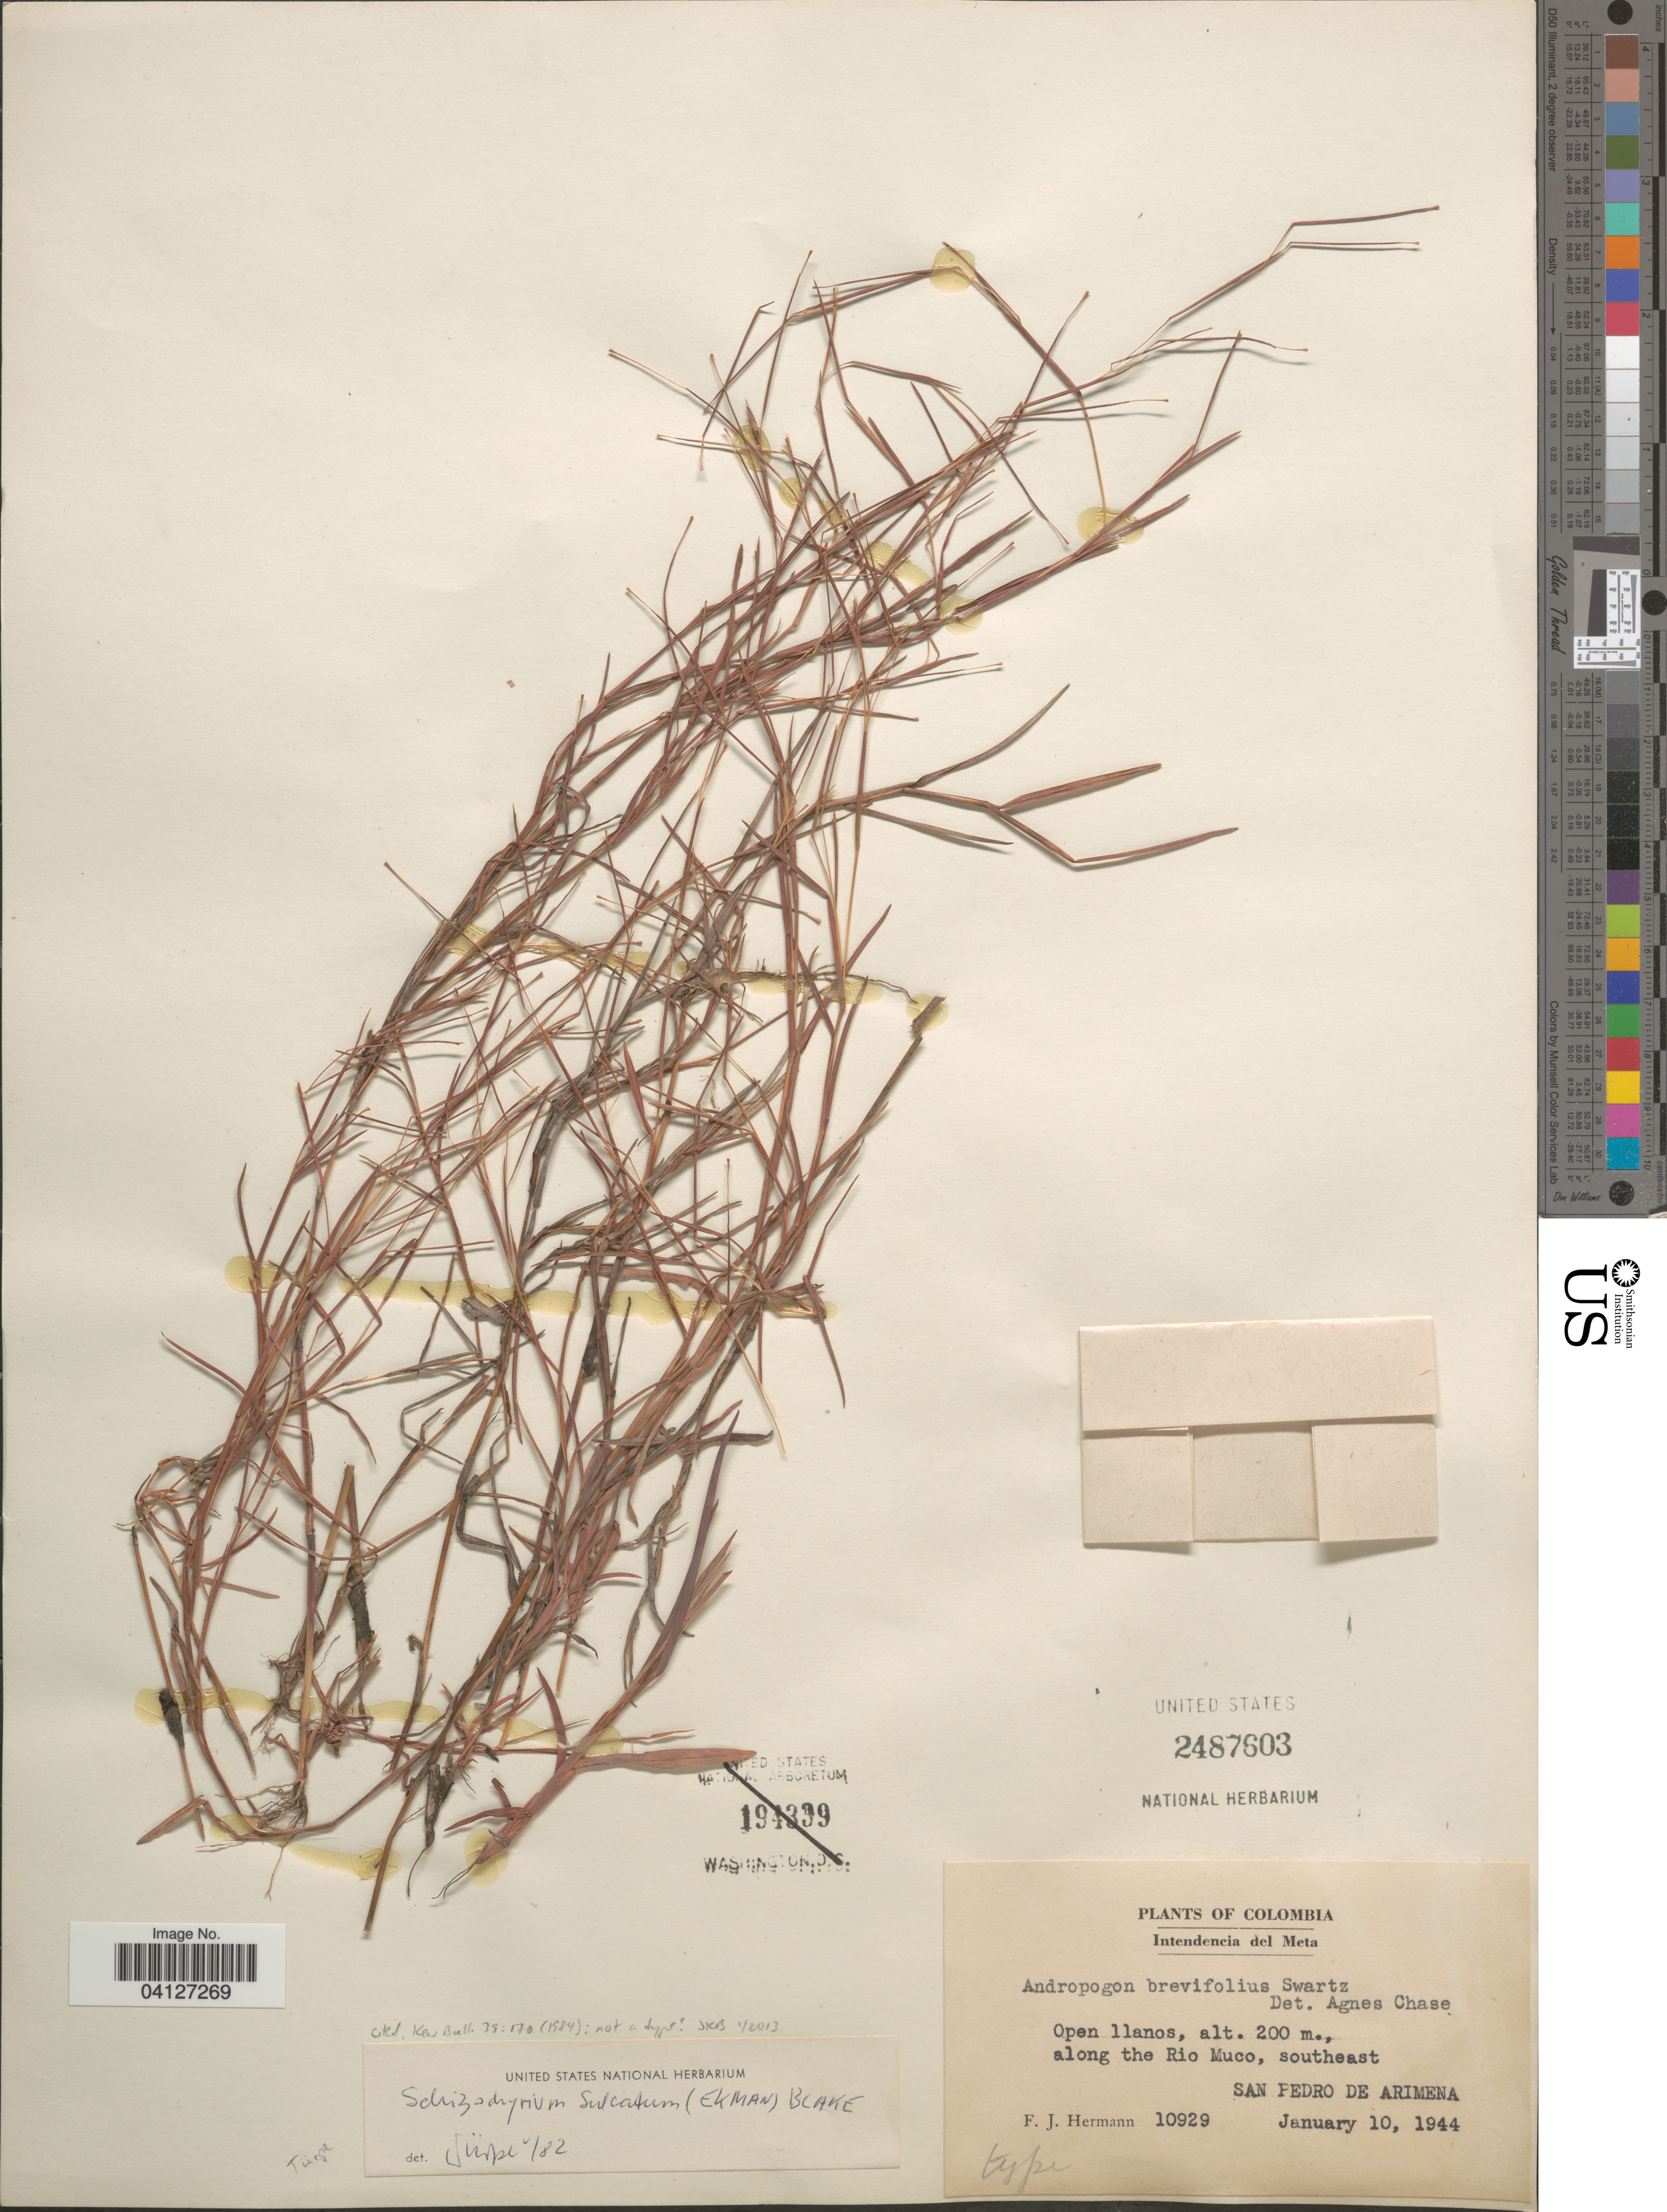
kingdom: Plantae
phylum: Tracheophyta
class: Liliopsida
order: Poales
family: Poaceae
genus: Schizachyrium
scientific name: Schizachyrium sulcatum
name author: (Ekman) S.T. Blake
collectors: F. J. Hermann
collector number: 10929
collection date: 1944-01-10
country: Colombia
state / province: Meta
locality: Intendencia del Meta. Along the Rio Muco, southeast San Pedro de Arimena.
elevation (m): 200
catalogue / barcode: US 2487603